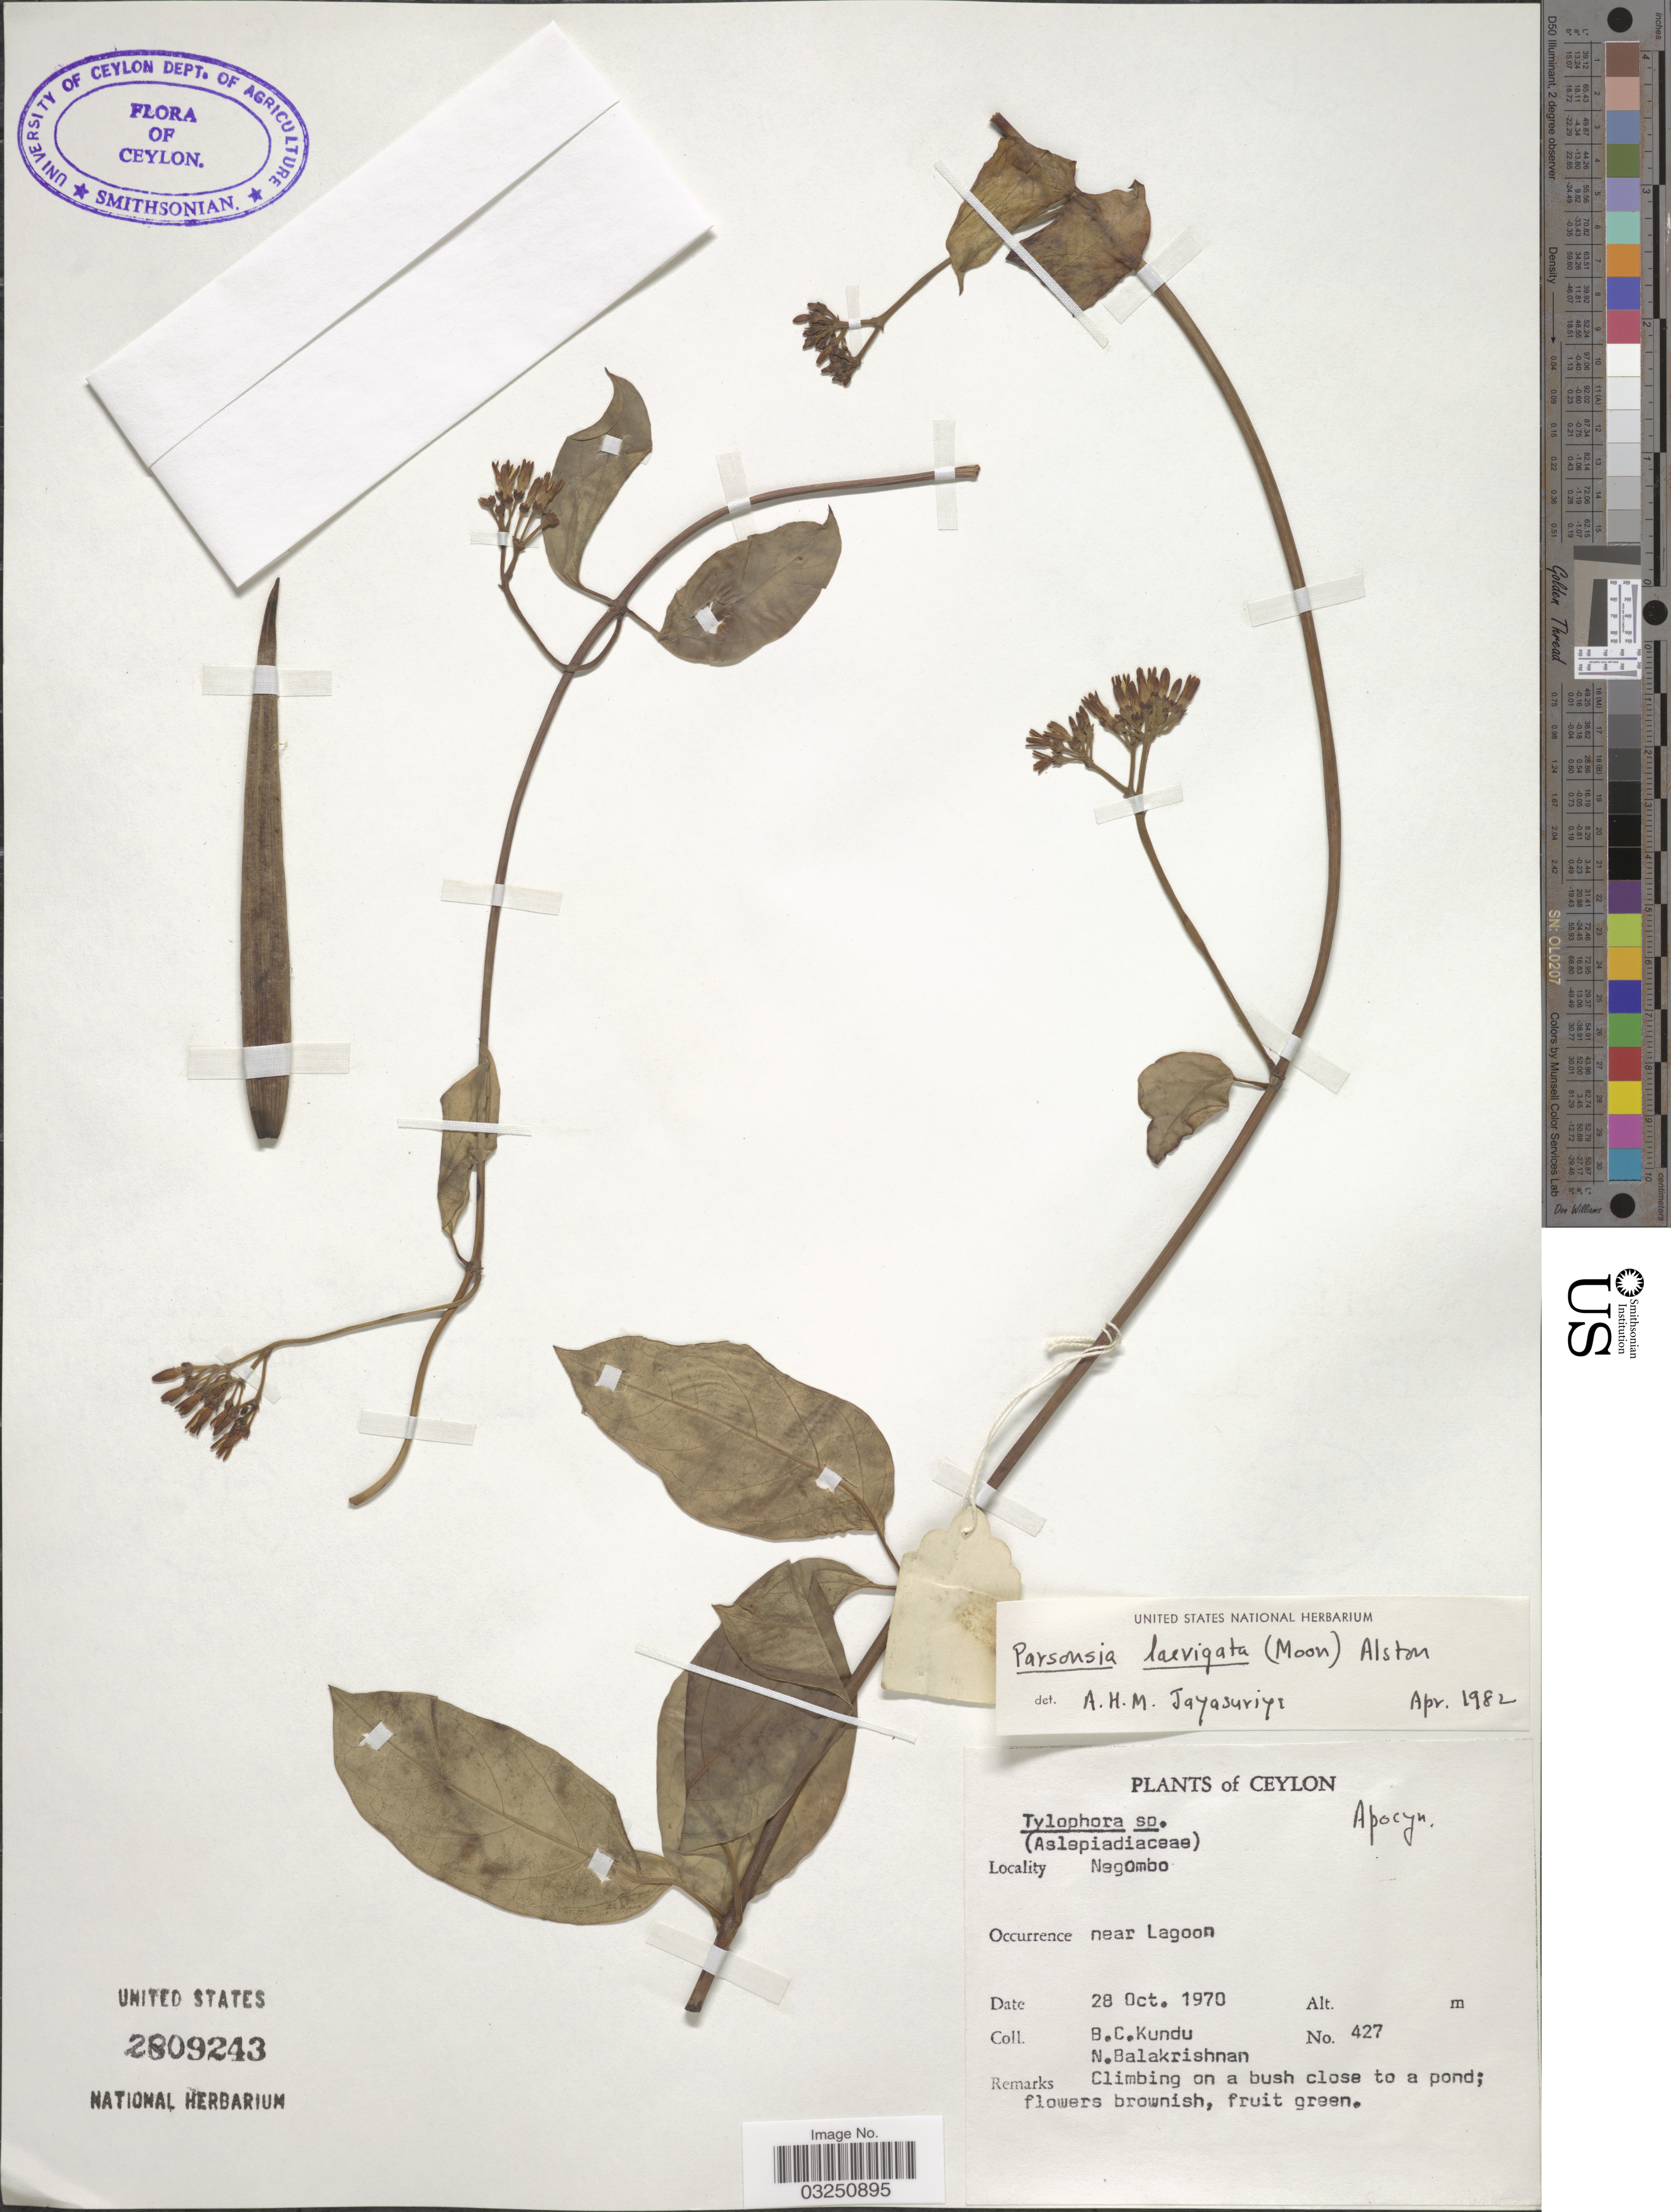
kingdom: Plantae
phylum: Tracheophyta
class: Magnoliopsida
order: Gentianales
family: Apocynaceae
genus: Parsonsia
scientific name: Parsonsia alboflavescens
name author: (Dennst.) Mabberley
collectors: B. C. Kundu & N. Balakrishnan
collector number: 427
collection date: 1970-10-28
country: Sri Lanka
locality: Ceylon. Nagombo. Near Lagoon.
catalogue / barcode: US 2809243